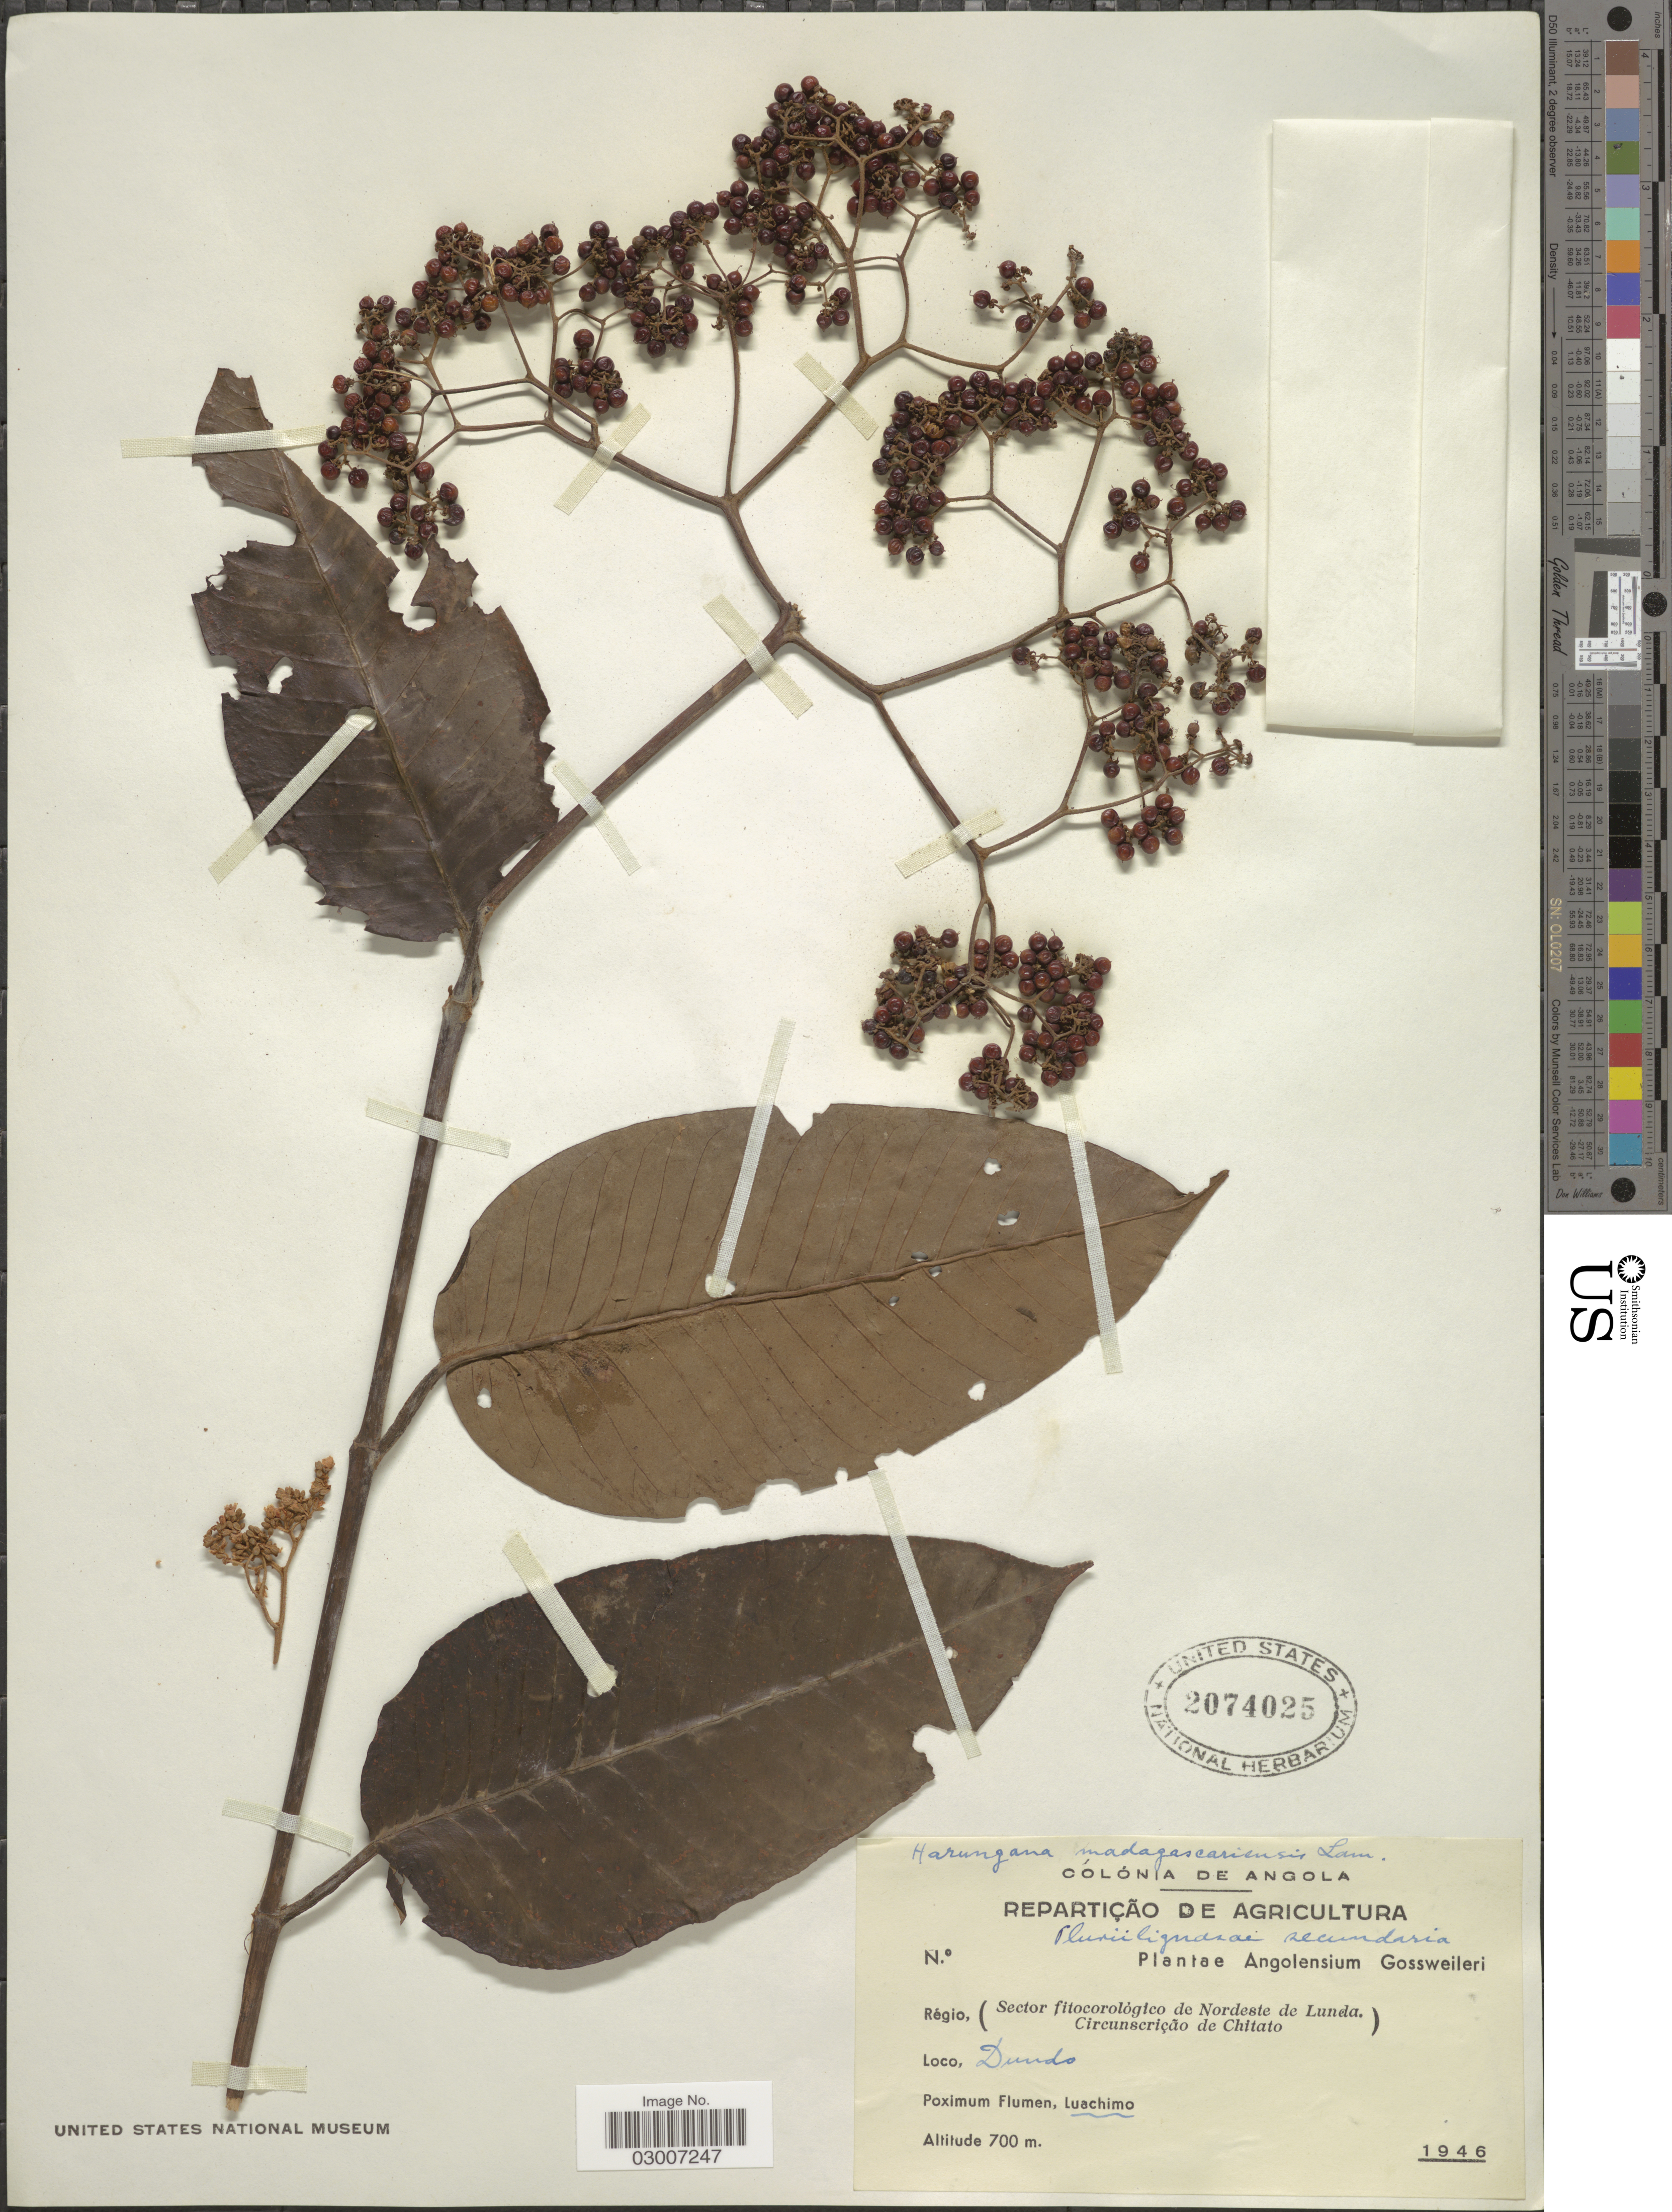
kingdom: Plantae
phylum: Tracheophyta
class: Magnoliopsida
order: Malpighiales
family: Hypericaceae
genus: Harungana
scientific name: Harungana madagascariensis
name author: Lam. ex Poir.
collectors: -. Gossweiler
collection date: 1946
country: Angola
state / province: Cuanza Norte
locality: Régio, (Sector fitocorológico de Nordeste de Lunda. Circunscrição de Chitato). Dundo. Luachimo.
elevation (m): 700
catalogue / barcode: US 2074025